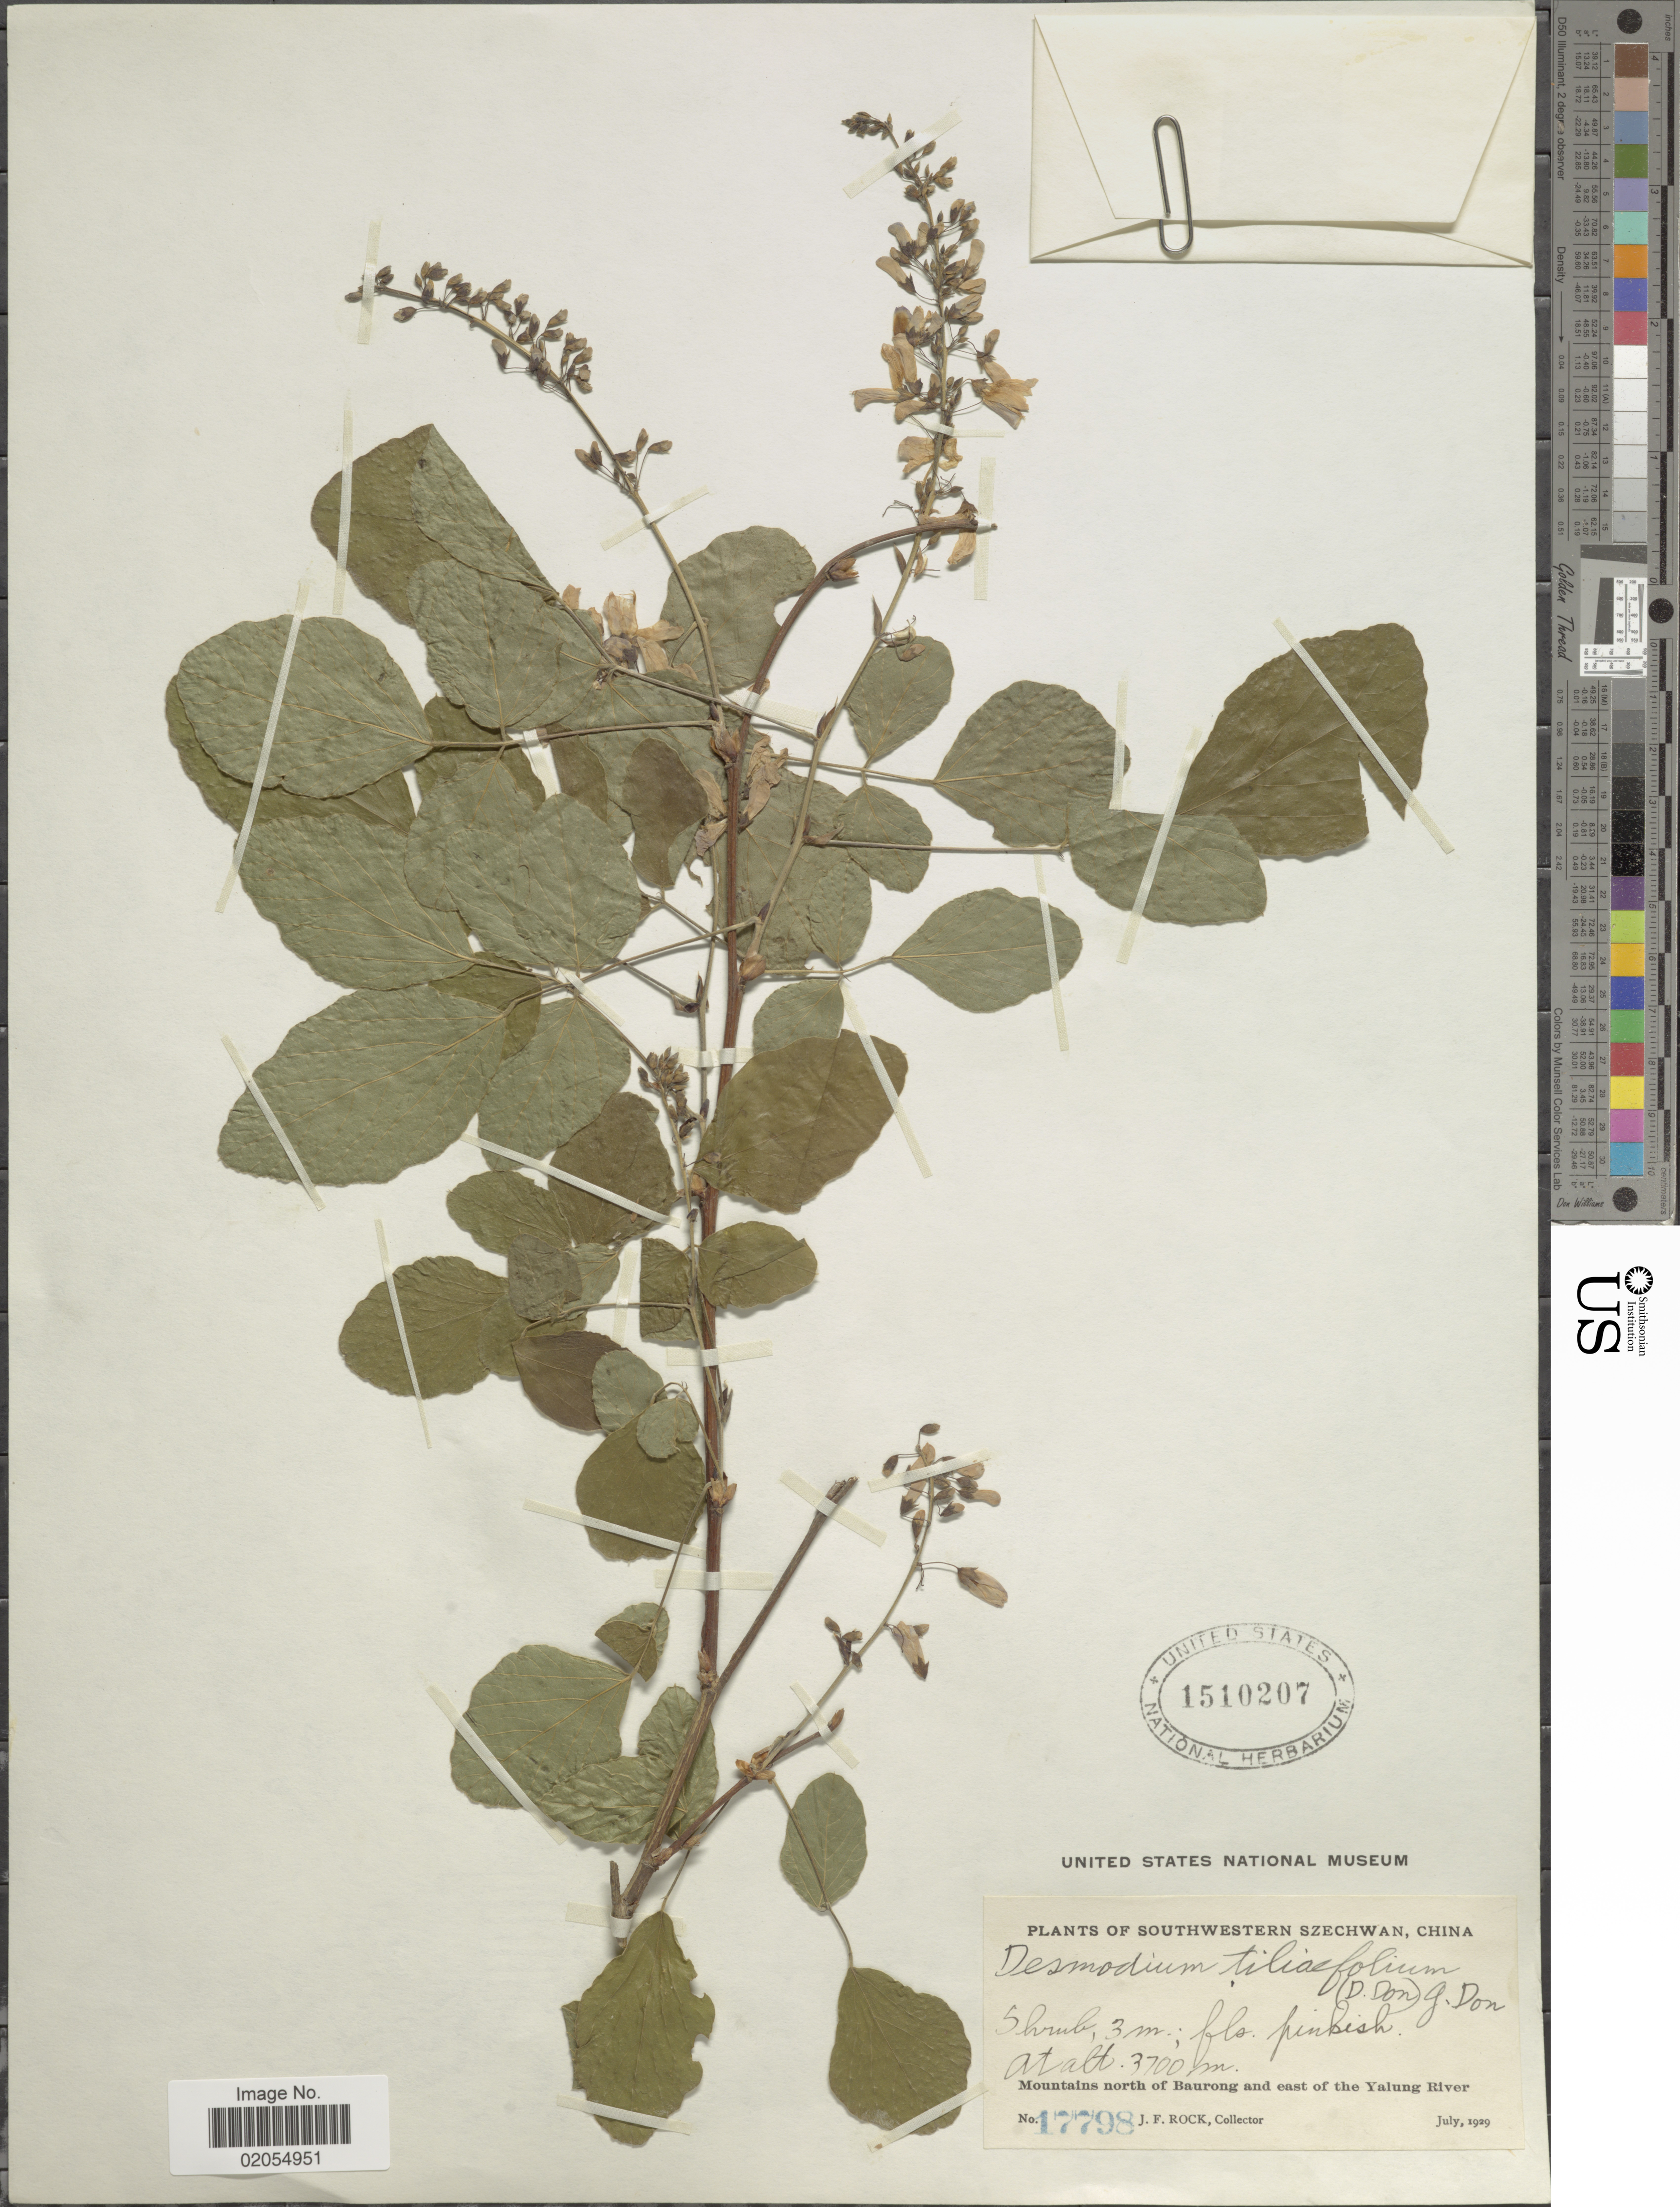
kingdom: Plantae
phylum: Tracheophyta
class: Magnoliopsida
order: Fabales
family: Fabaceae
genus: Sunhangia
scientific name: Sunhangia elegans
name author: (DC.) H. Ohashi & K. Ohashi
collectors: J. Rock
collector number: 17798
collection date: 1929-07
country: China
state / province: Sichuan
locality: Southwestern Szechwan, Mountains north of Baurong and east of the Yalung River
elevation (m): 3700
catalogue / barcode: US 1510207